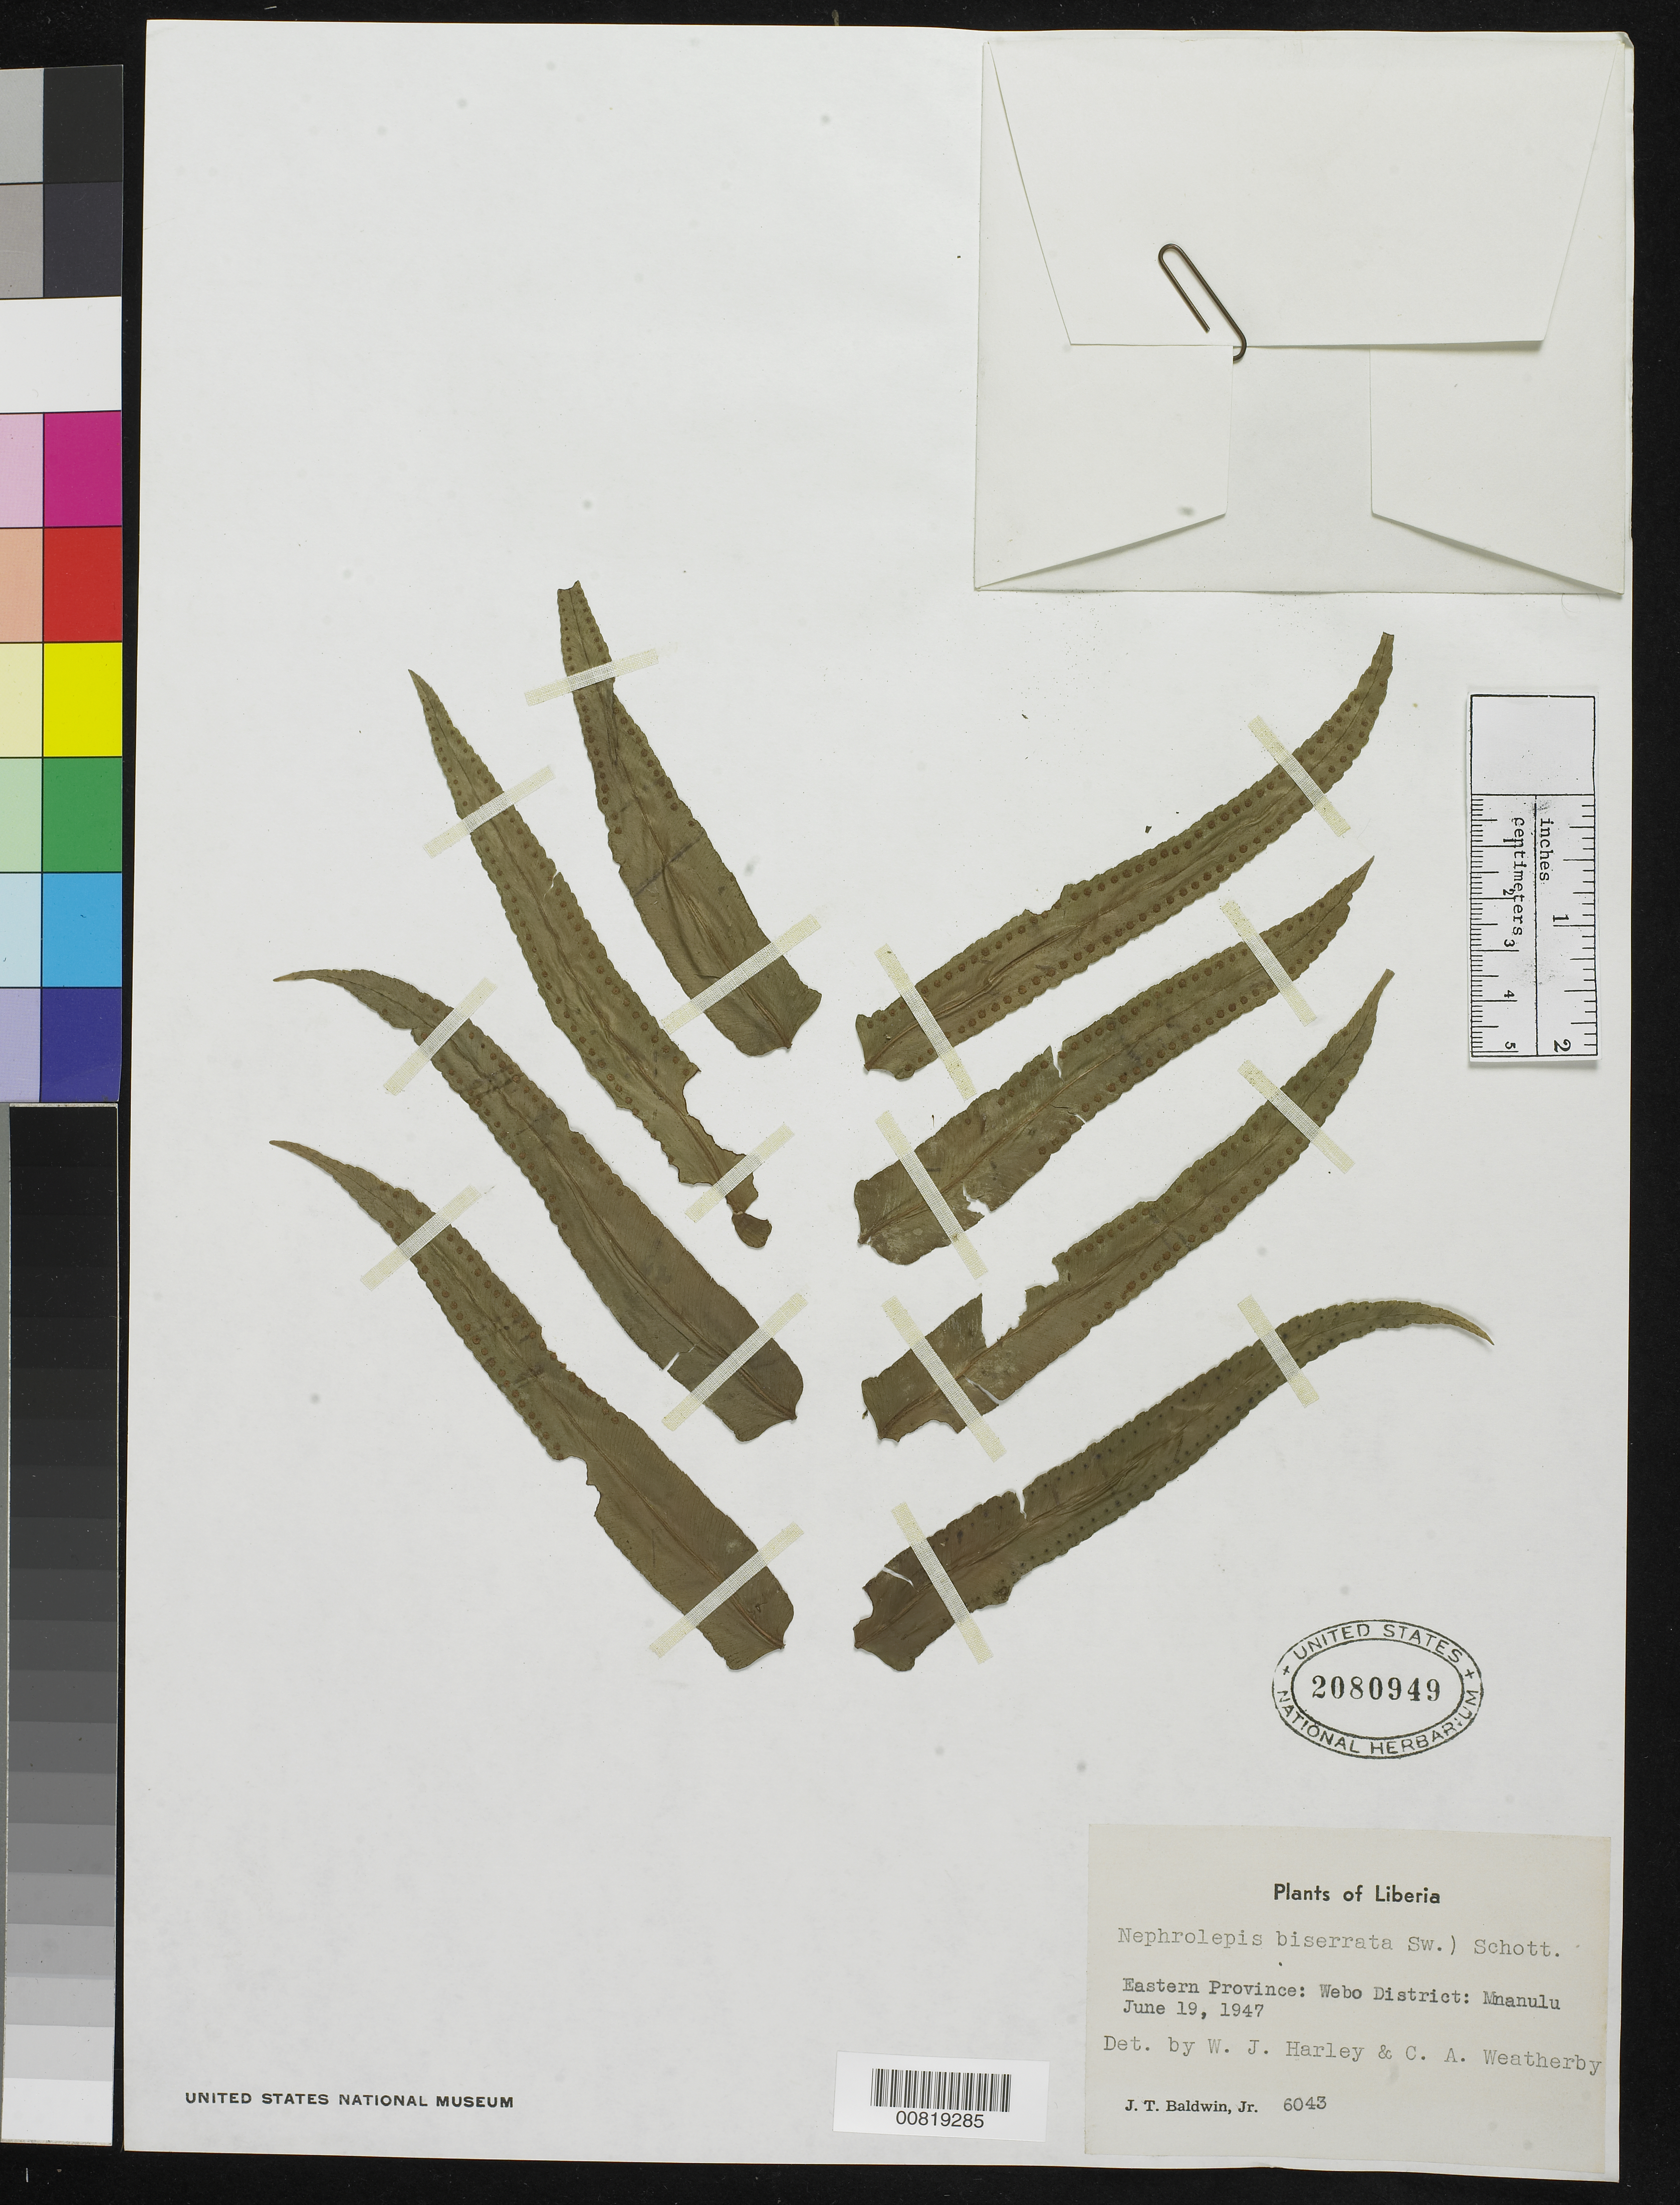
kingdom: Plantae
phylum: Tracheophyta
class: Polypodiopsida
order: Polypodiales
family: Nephrolepidaceae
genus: Nephrolepis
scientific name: Nephrolepis biserrata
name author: (Sw.) Schott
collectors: J. T. Baldwin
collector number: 6043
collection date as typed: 19 Jun 1947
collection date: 1947-06-19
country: Liberia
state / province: River Gee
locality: Eastern Province: Webo District, Mnanulu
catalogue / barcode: US 2080949